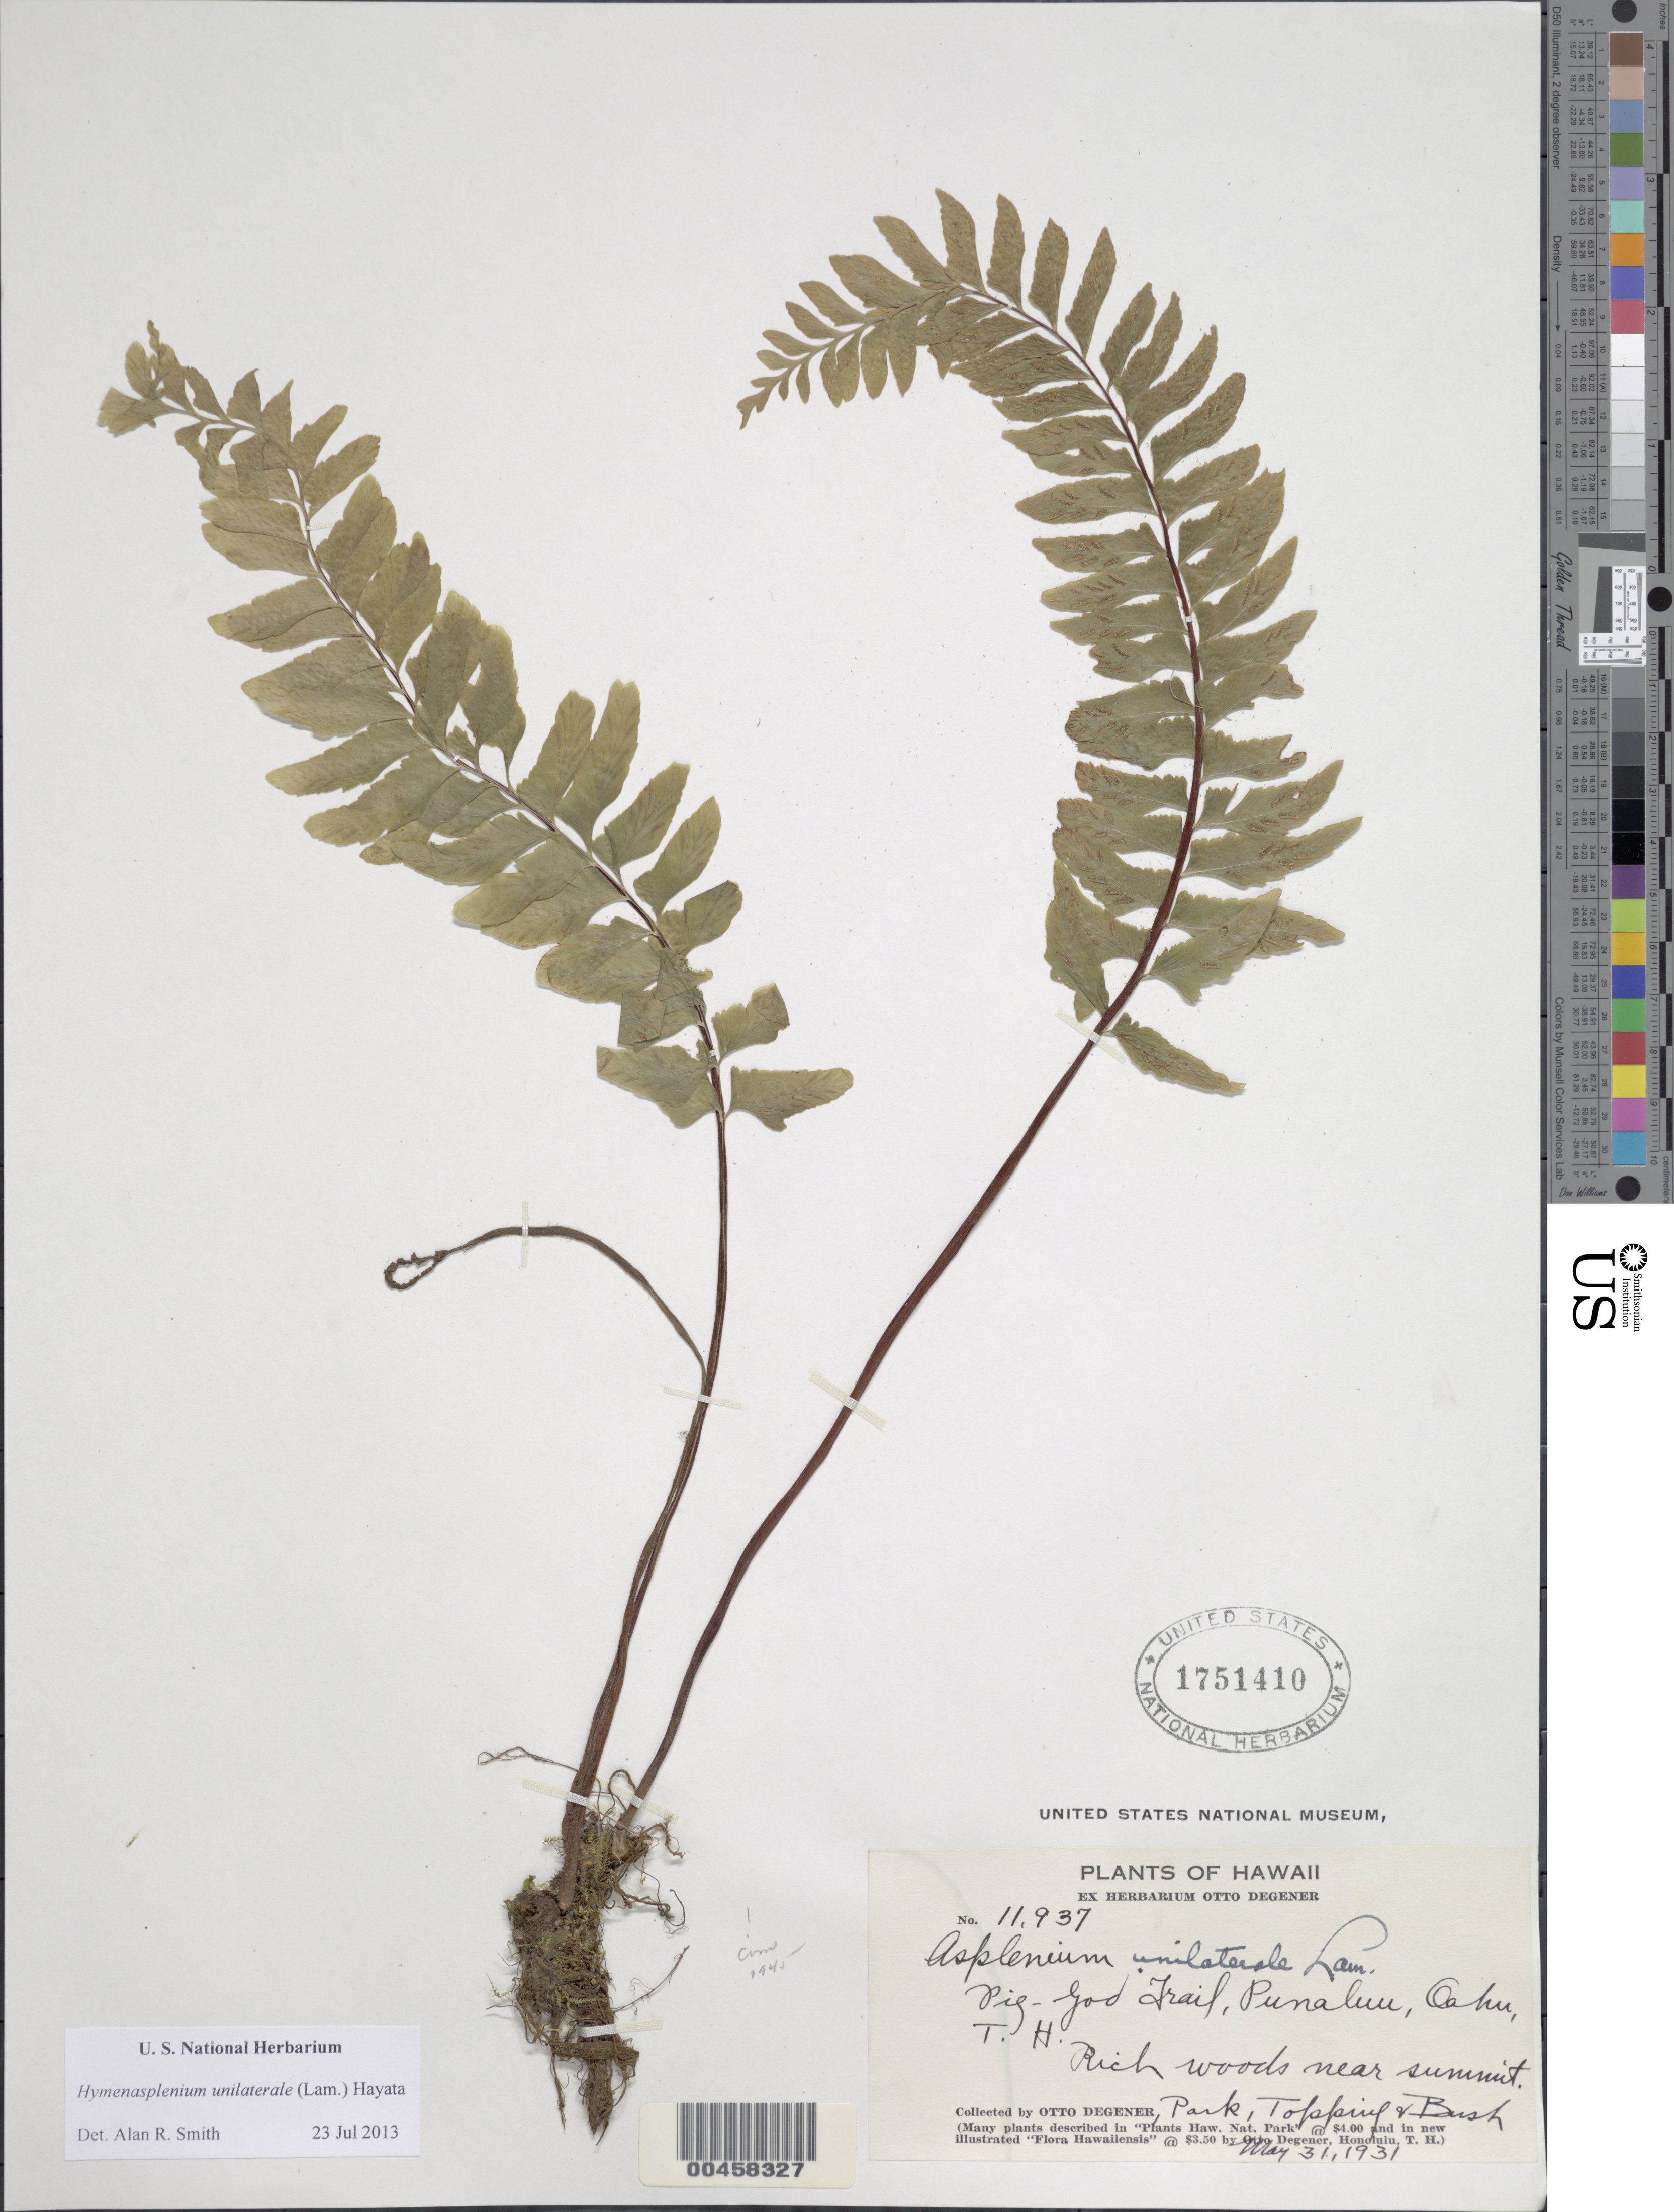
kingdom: Plantae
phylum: Tracheophyta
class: Polypodiopsida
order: Polypodiales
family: Aspleniaceae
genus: Hymenasplenium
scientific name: Hymenasplenium unilaterale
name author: (Lam.) Hayata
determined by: Smith, Alan R., (UC)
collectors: O. Degener, Park, D. L. Topping & B. F. Bush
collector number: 11937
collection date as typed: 31 May 1931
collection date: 1931-05-31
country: United States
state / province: Hawaii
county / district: Honolulu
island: Oahu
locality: Pig-God Trail, Punaluu, near summit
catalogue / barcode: US 1751410